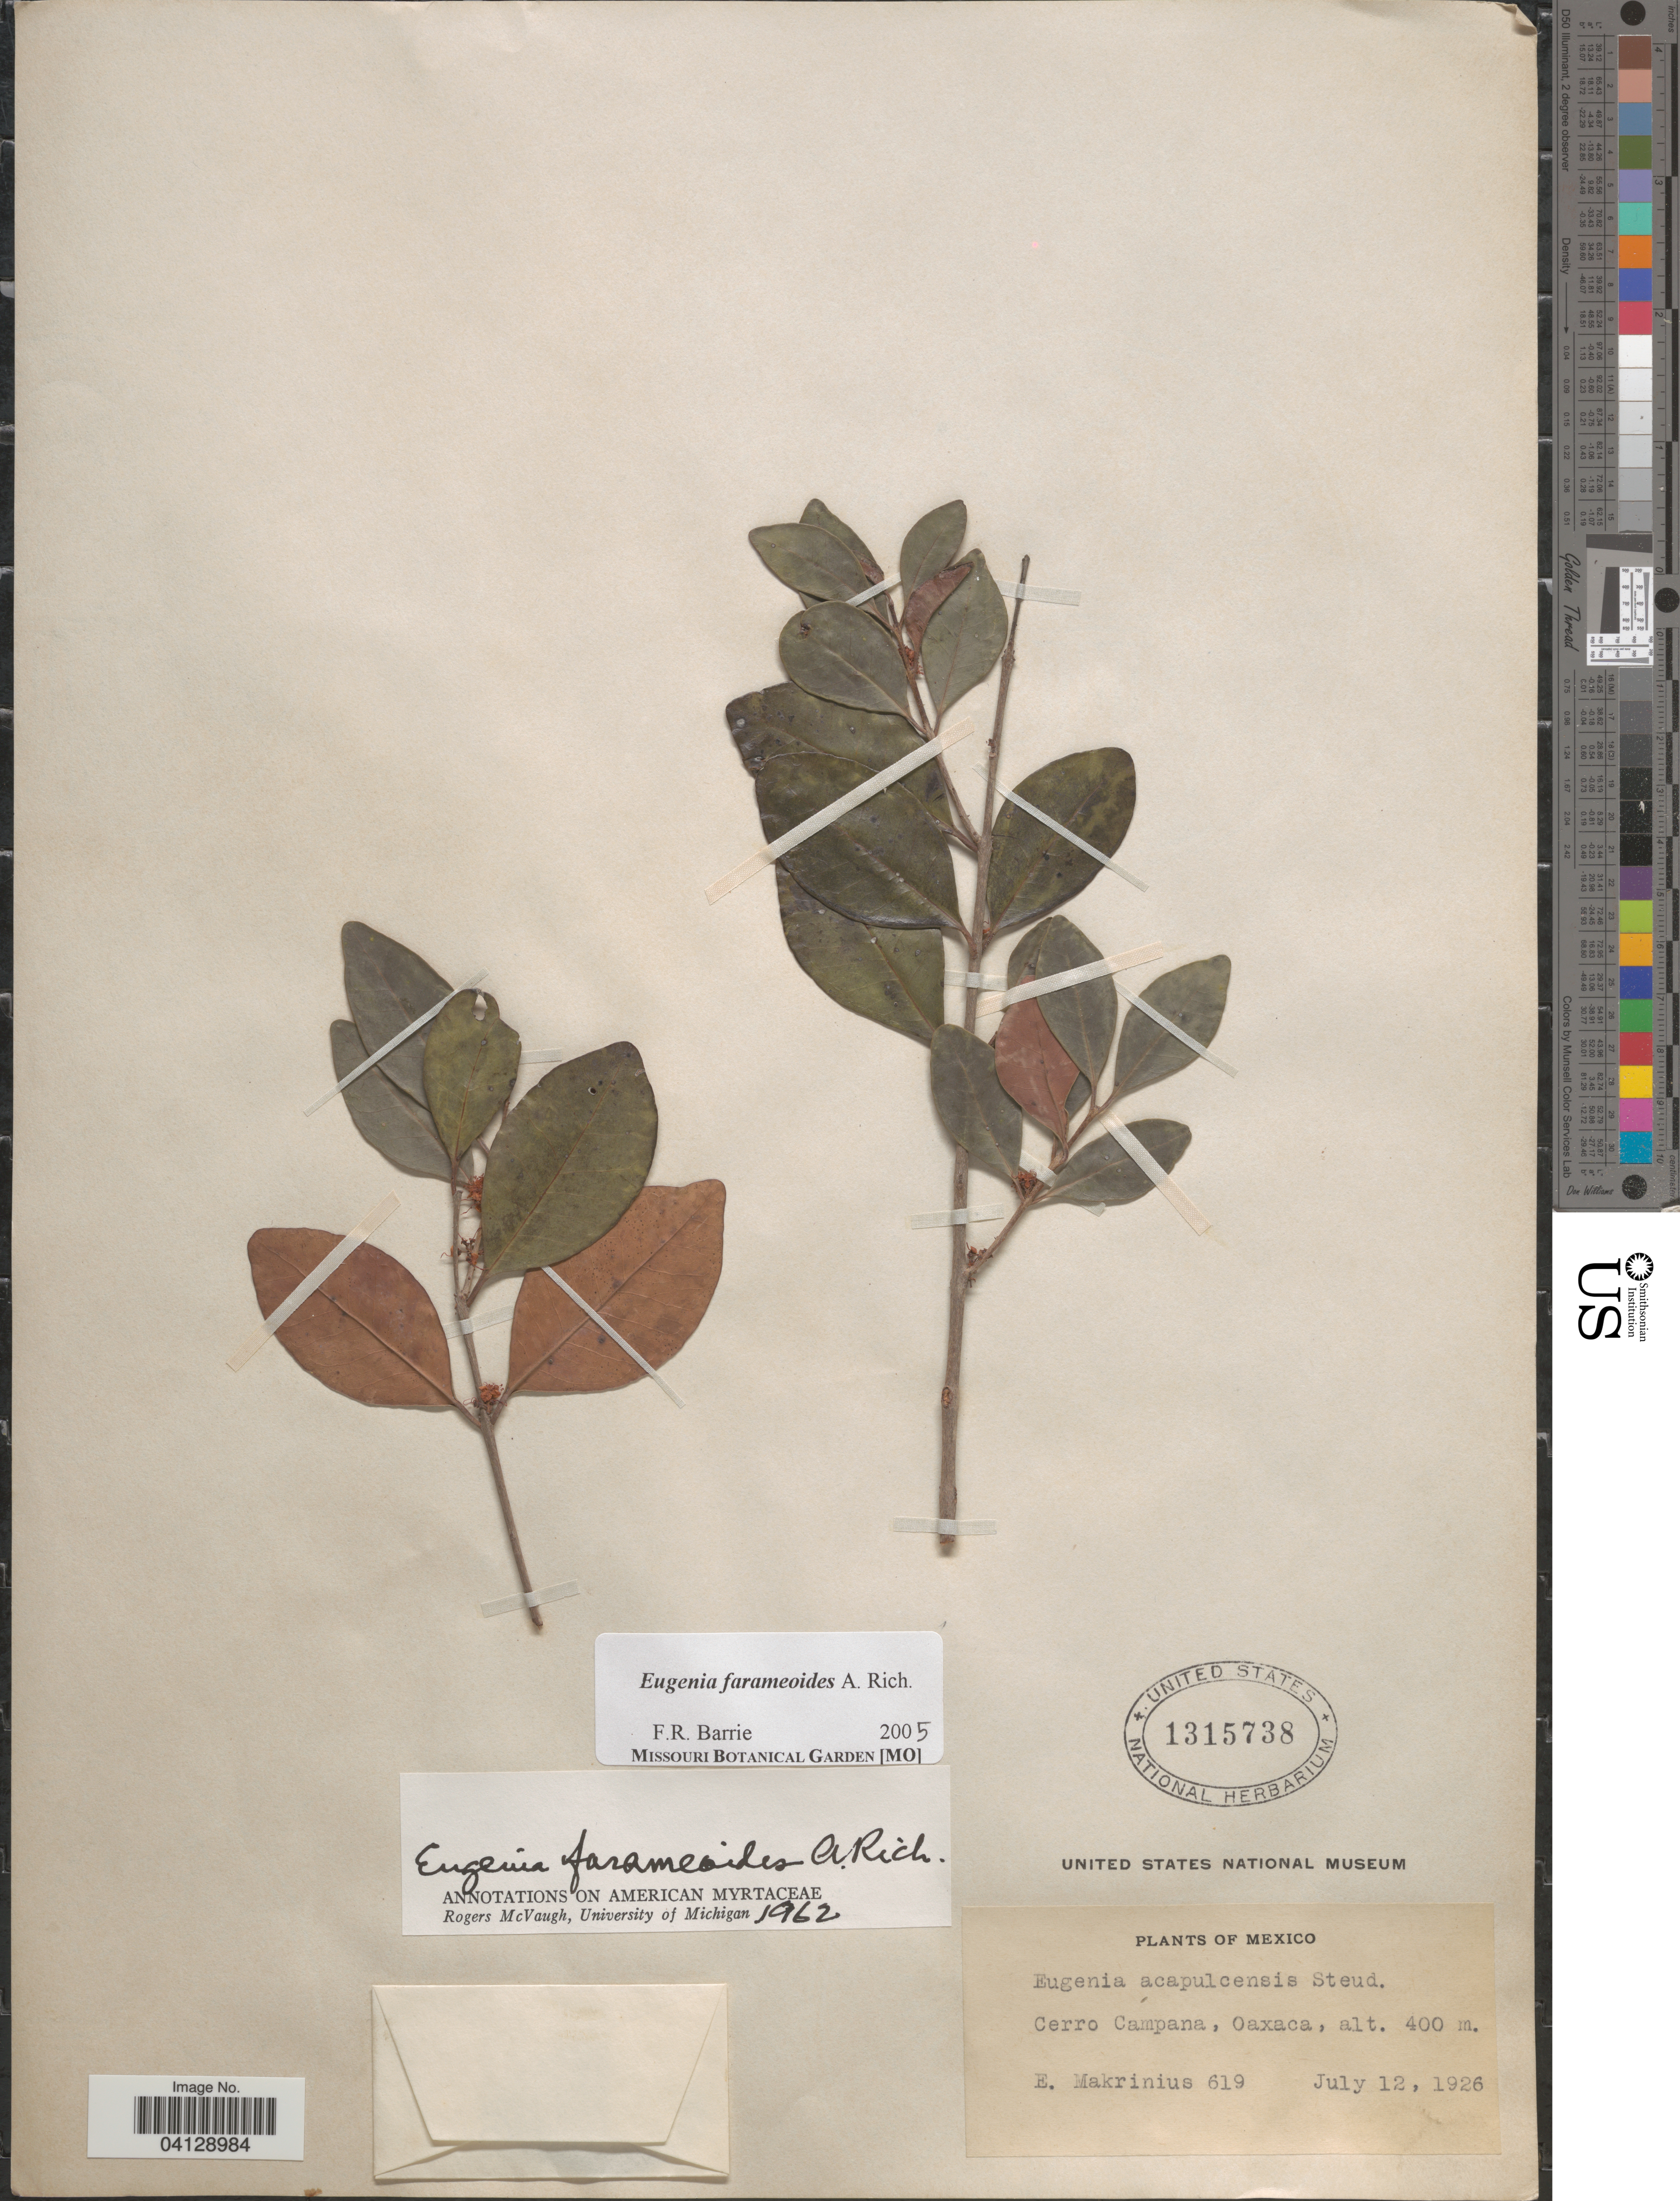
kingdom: Plantae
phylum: Tracheophyta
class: Magnoliopsida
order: Myrtales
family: Myrtaceae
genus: Eugenia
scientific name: Eugenia farameoides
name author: A. Rich.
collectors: E. Makrinius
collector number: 619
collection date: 1926-07-12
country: Mexico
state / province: Oaxaca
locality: Cerro Campana.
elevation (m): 400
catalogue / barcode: US 1315738